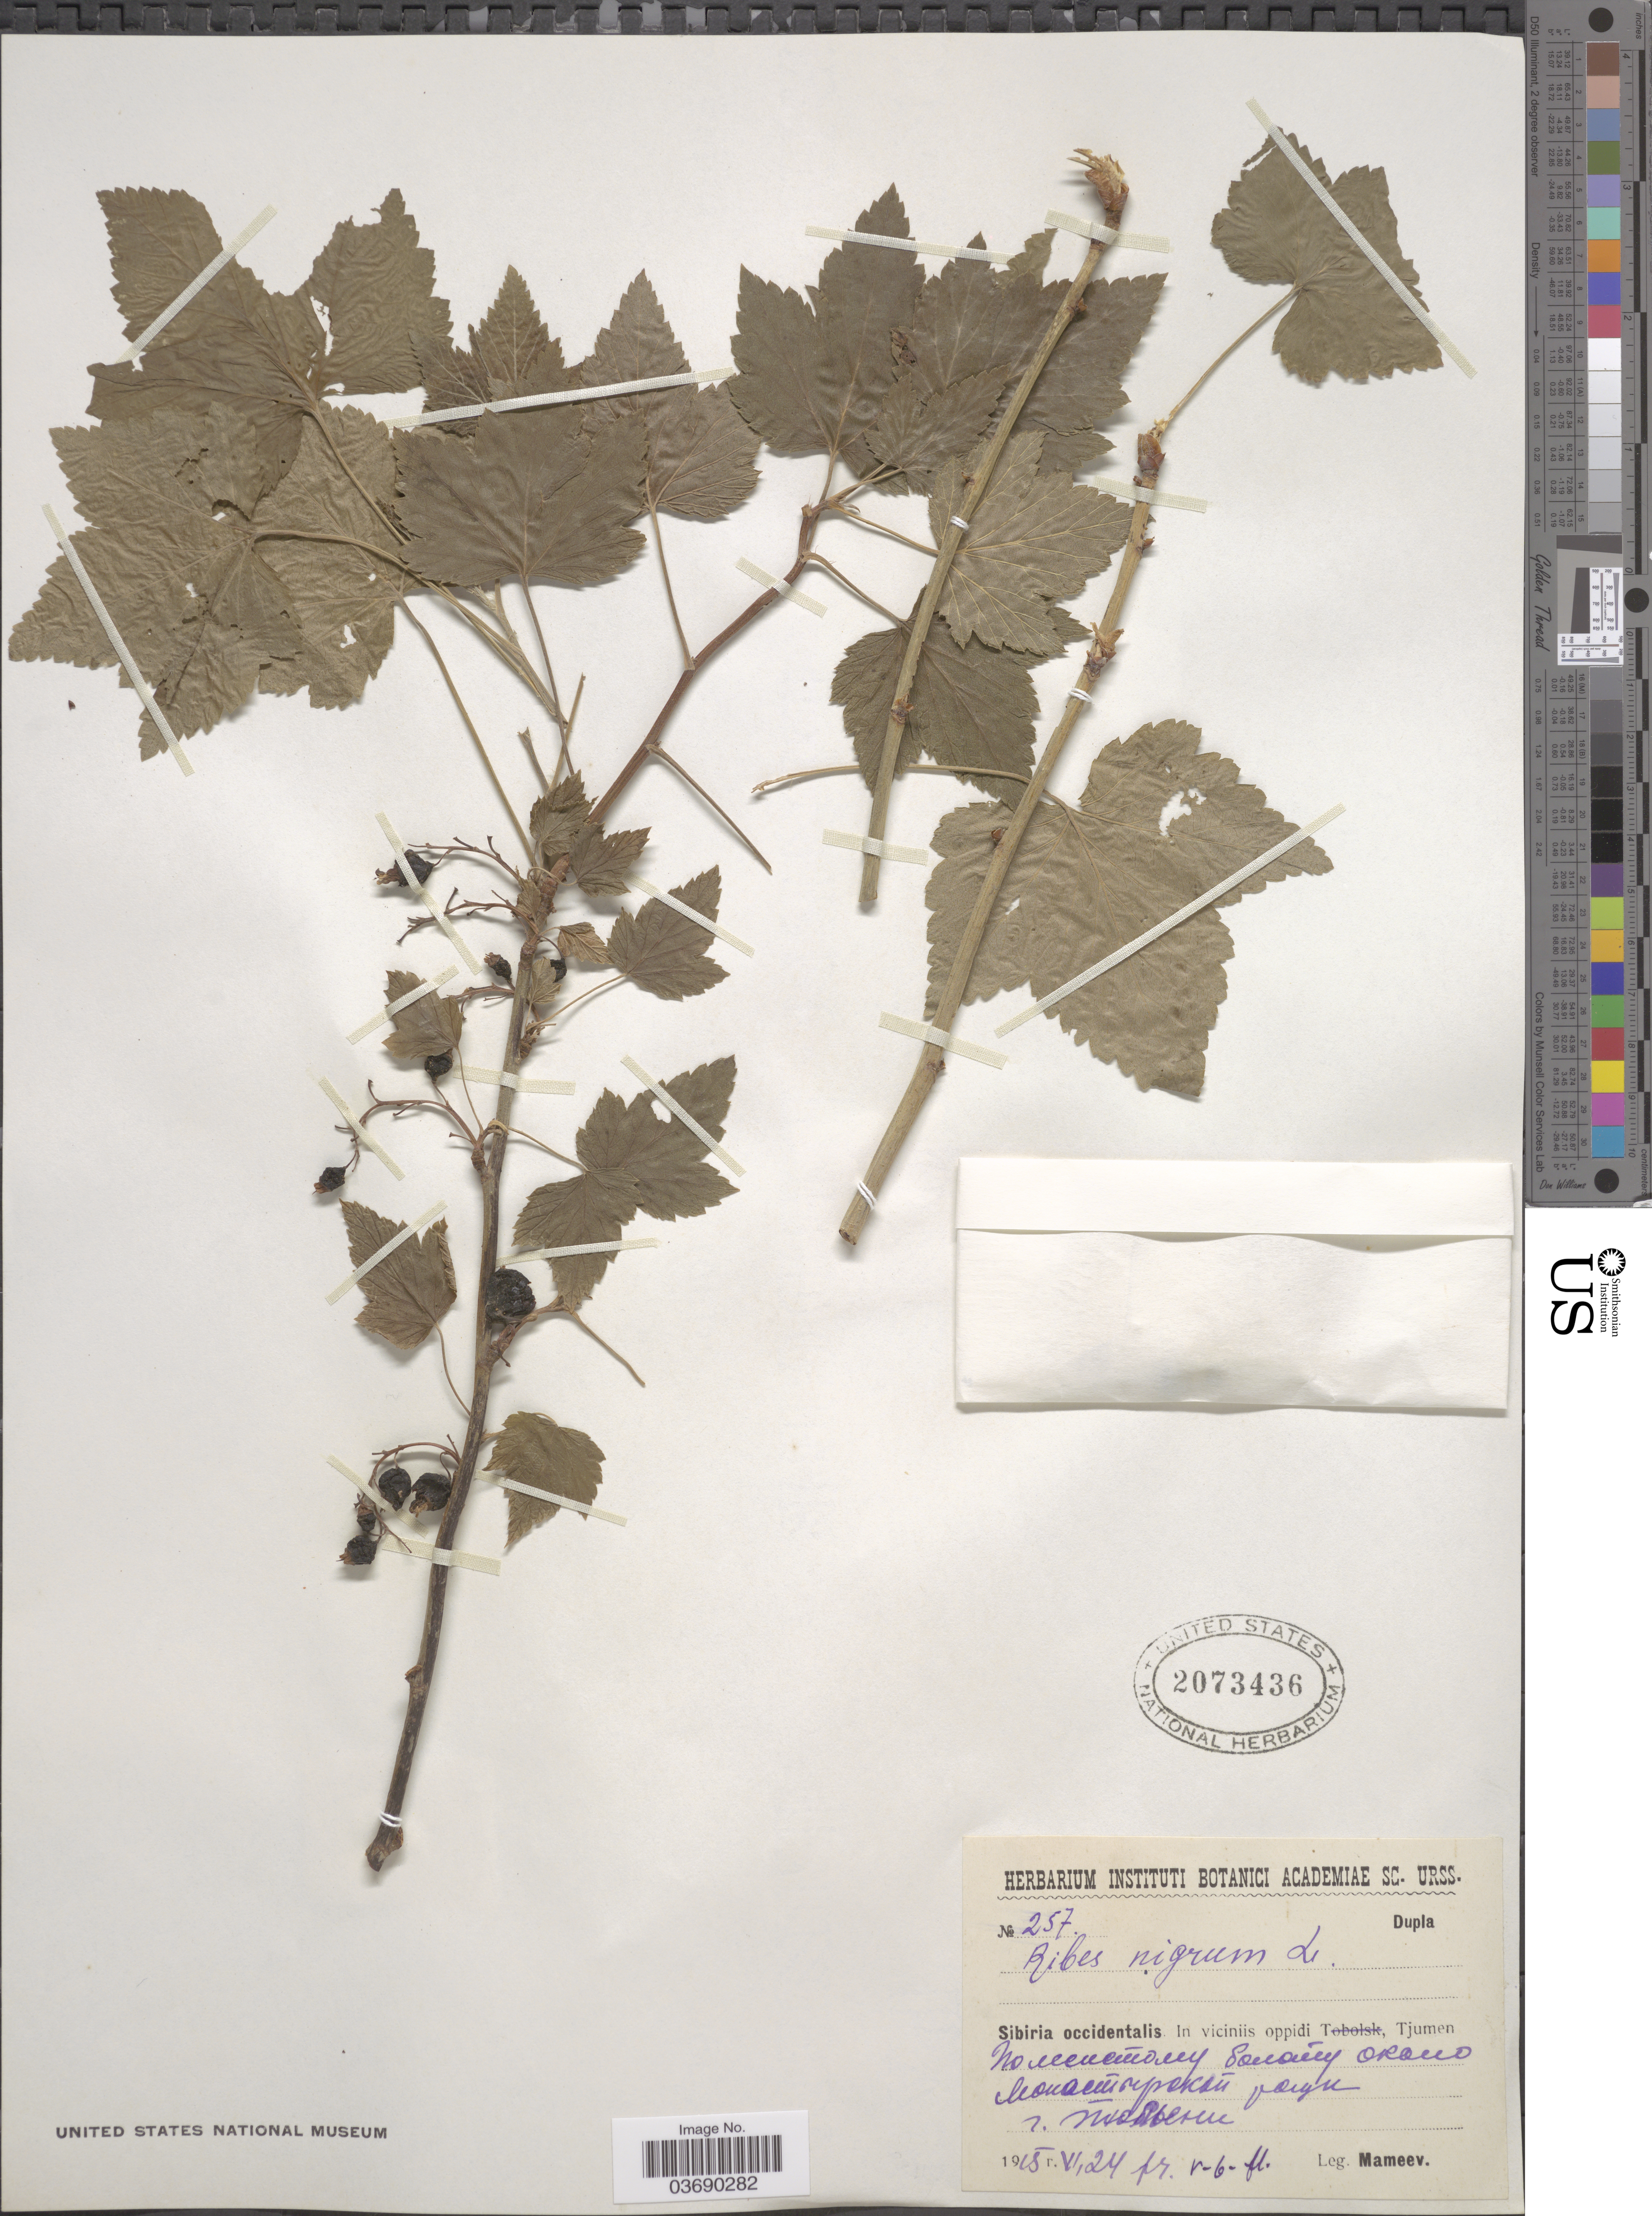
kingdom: Plantae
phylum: Tracheophyta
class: Magnoliopsida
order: Saxifragales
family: Grossulariaceae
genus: Ribes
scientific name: Ribes nigrum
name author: L.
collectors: Mameev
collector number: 257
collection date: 1918-05-06/1918-06-24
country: Russian Federation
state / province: Tyumen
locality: Sibiria occidentalis. In viciniis oppidi, Tjumen. X.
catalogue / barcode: US 2073436